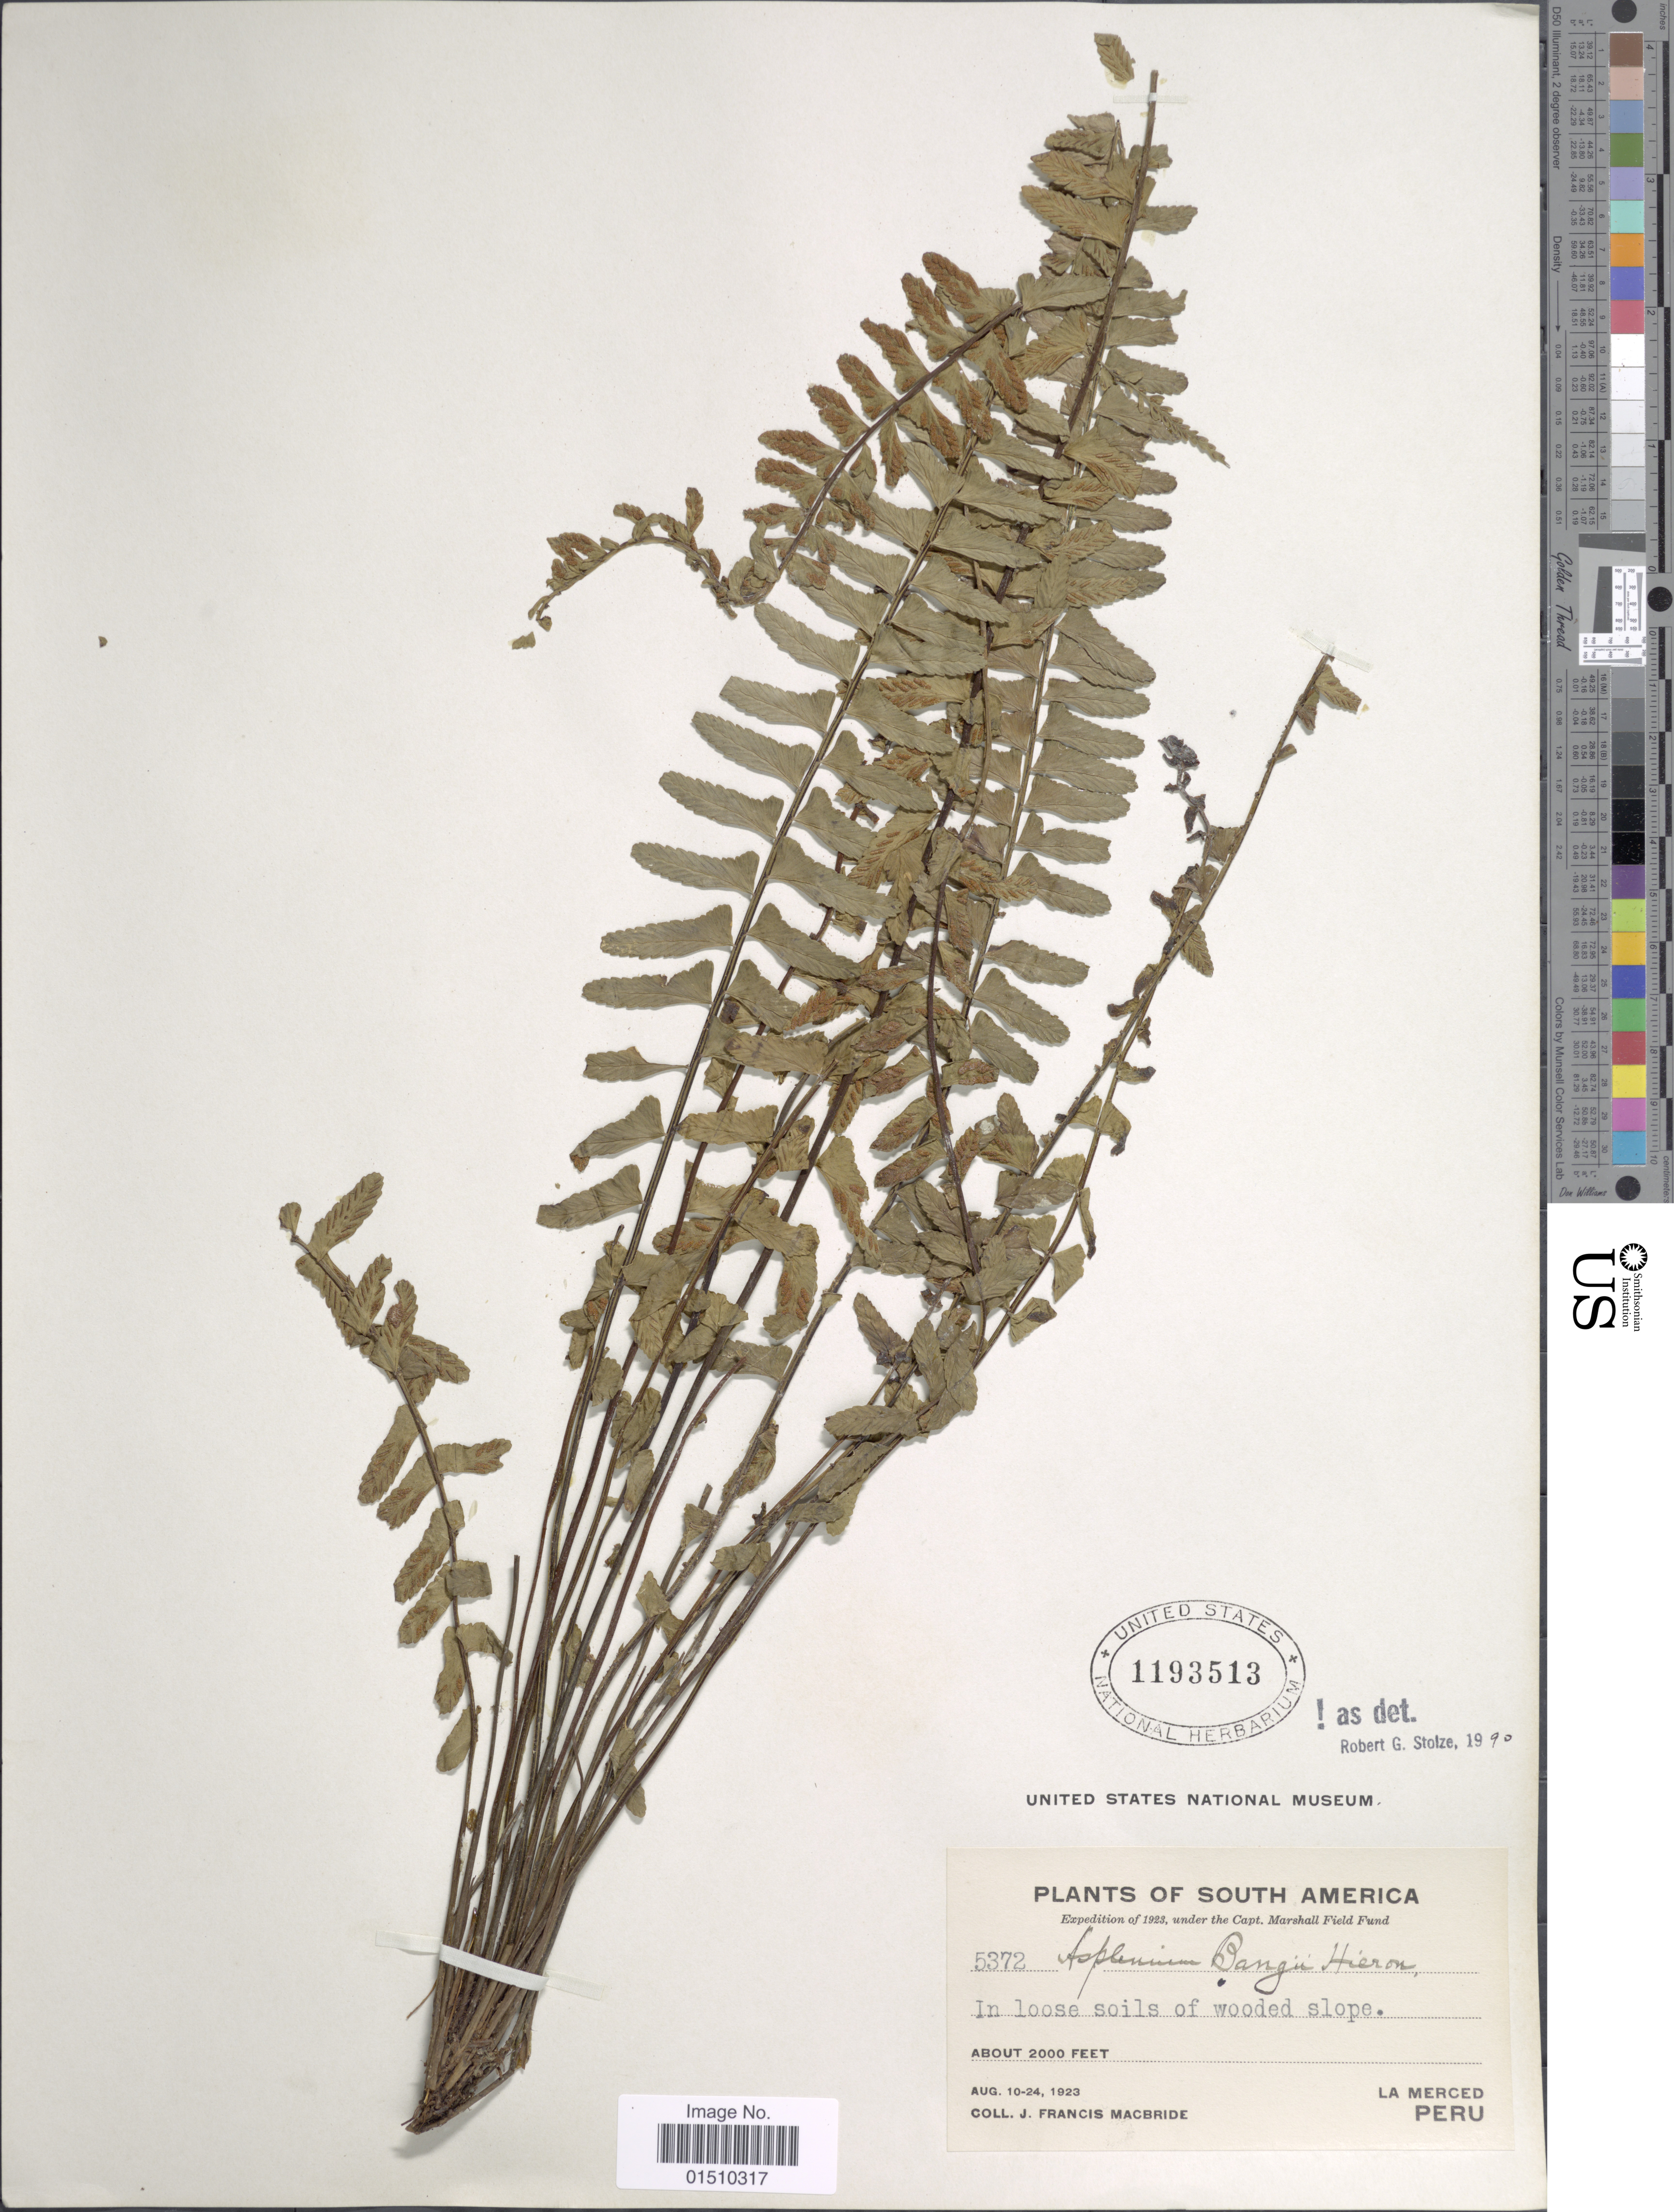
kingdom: Plantae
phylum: Tracheophyta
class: Polypodiopsida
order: Polypodiales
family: Aspleniaceae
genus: Asplenium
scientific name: Asplenium bangii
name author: Hieron.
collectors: J. F. Macbride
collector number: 5372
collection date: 1923-08-10/1923-08-24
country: Peru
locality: South America, La Merced, Peru.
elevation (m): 610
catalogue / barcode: US 1193513